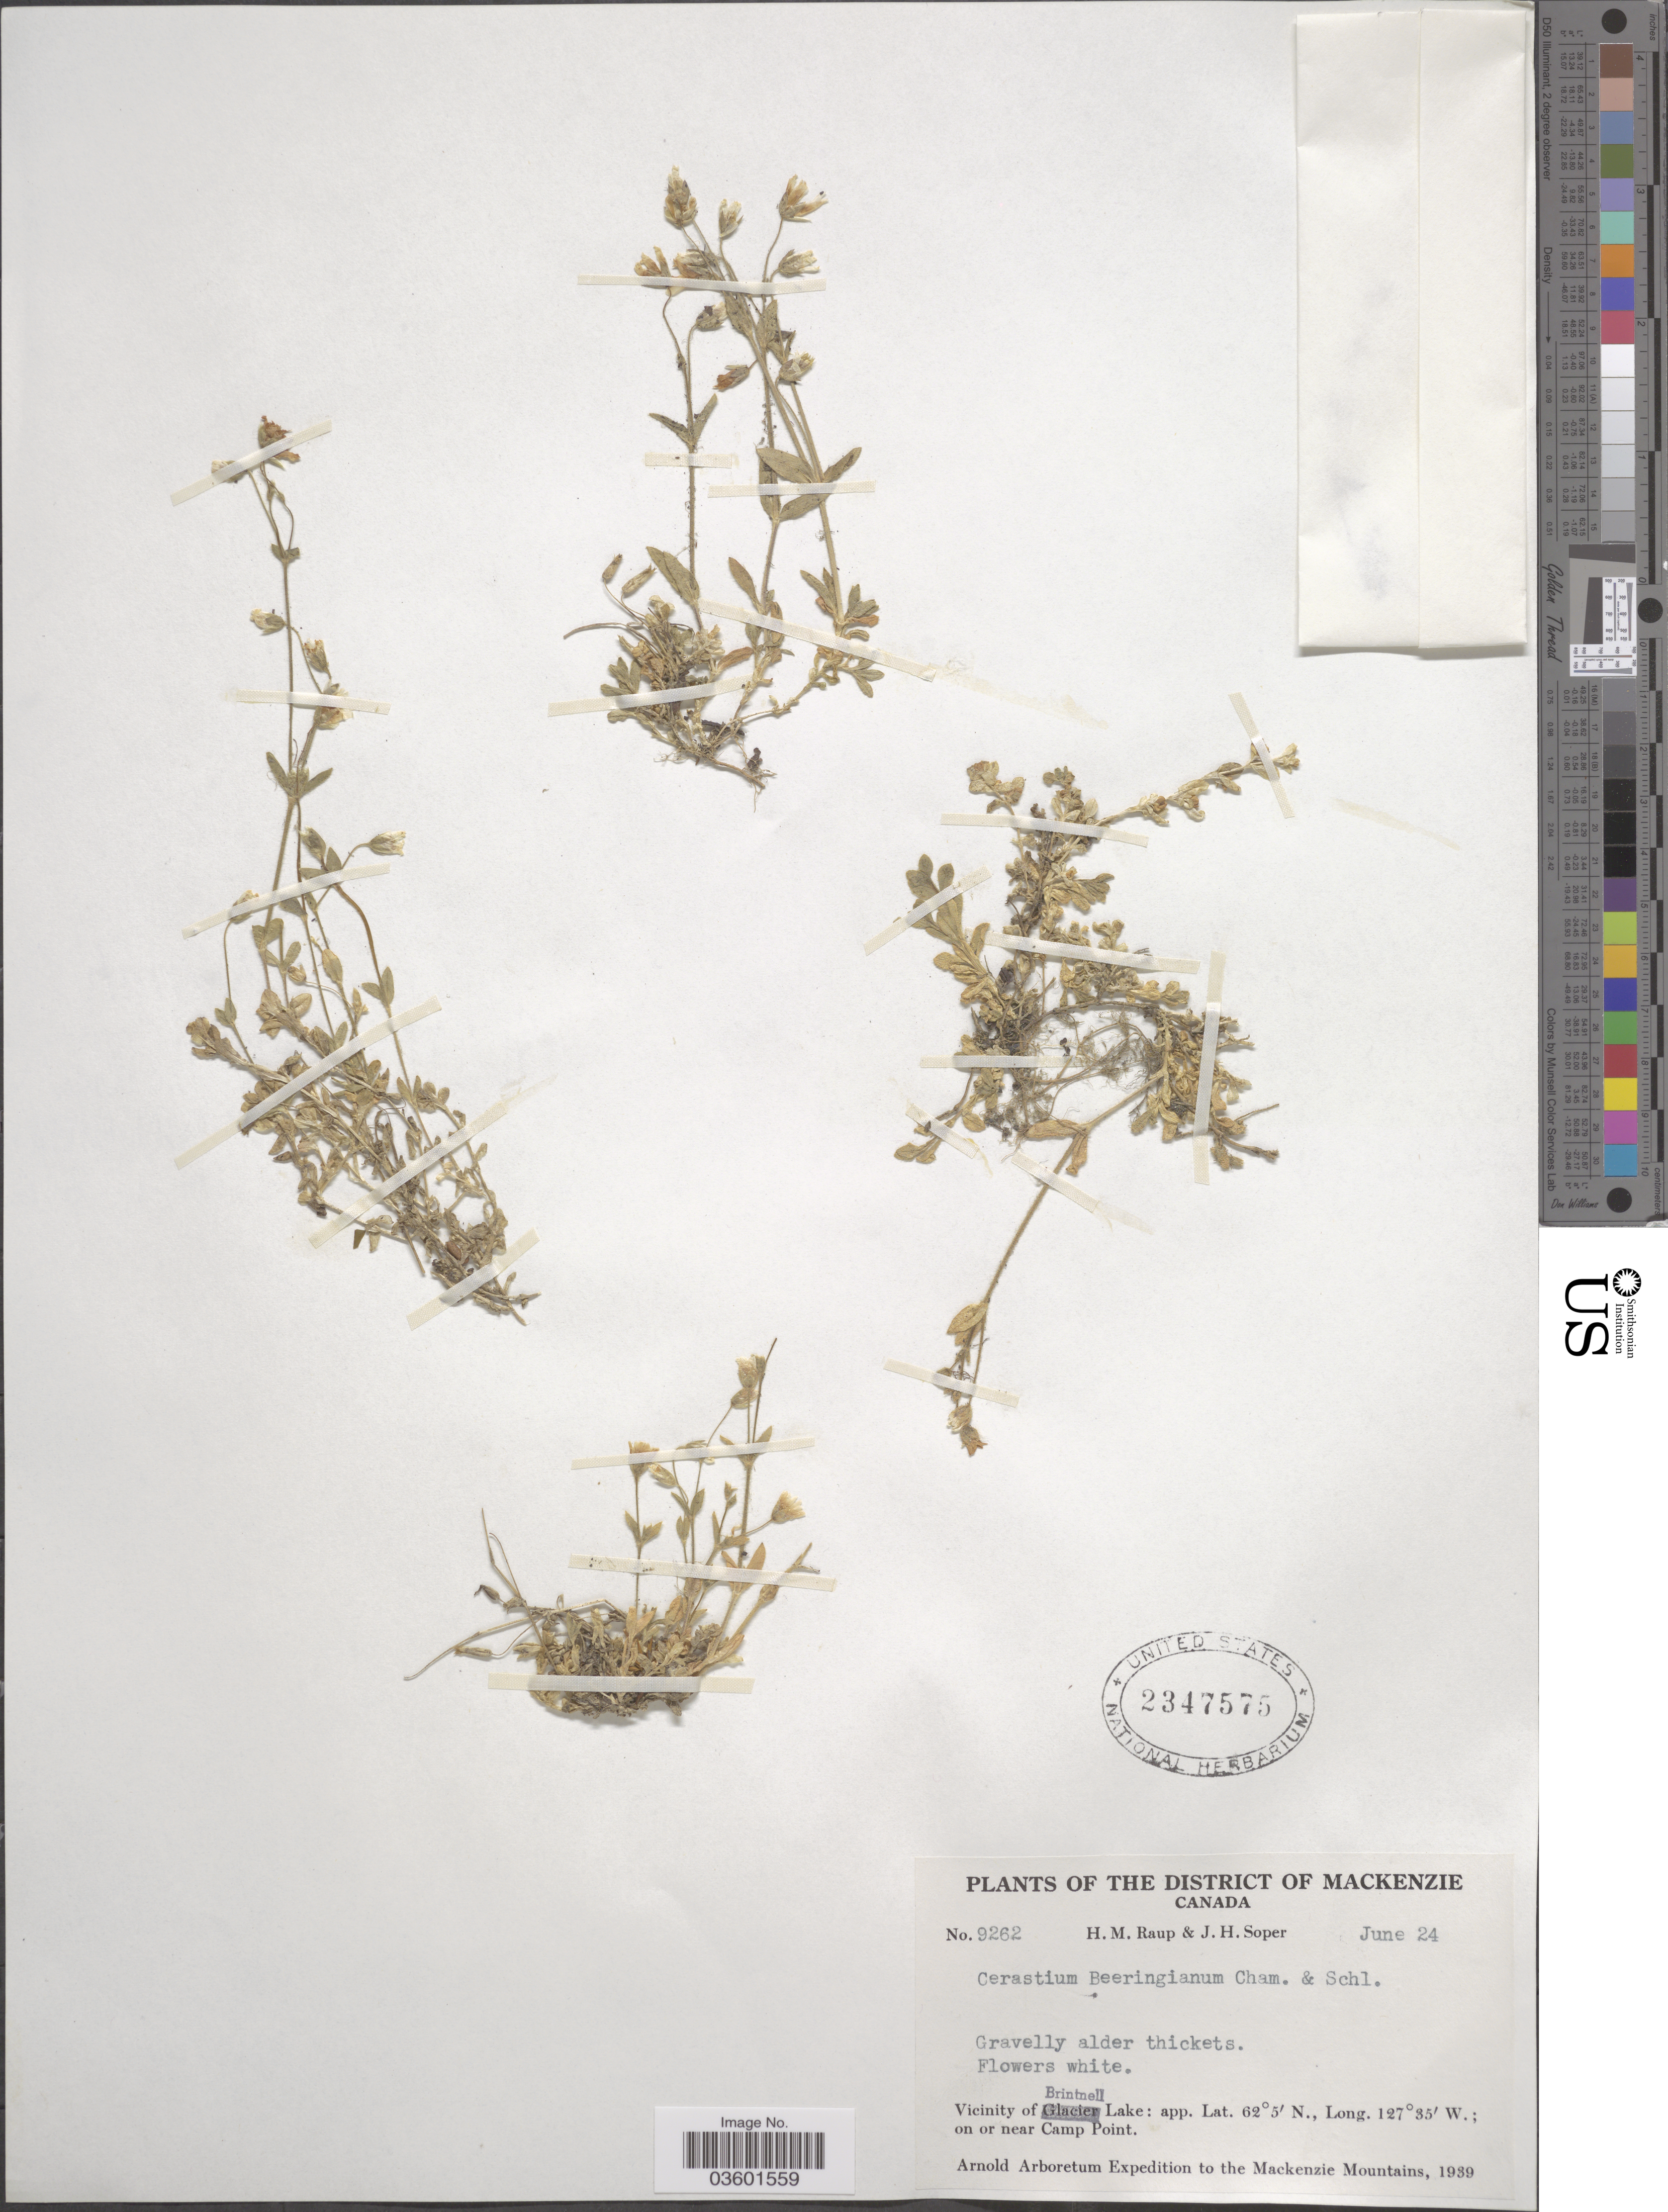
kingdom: Plantae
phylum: Tracheophyta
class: Magnoliopsida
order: Caryophyllales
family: Caryophyllaceae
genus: Cerastium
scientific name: Cerastium beeringianum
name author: Cham. & Schltdl.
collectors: H. Raup & J. H. Soper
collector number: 9262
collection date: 1939-06-24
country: Canada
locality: The District of Mackenzie. Vicinity of Brintnell Lake. On or near Camp Point. Mackenzie Mountains.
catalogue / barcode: US 2347575